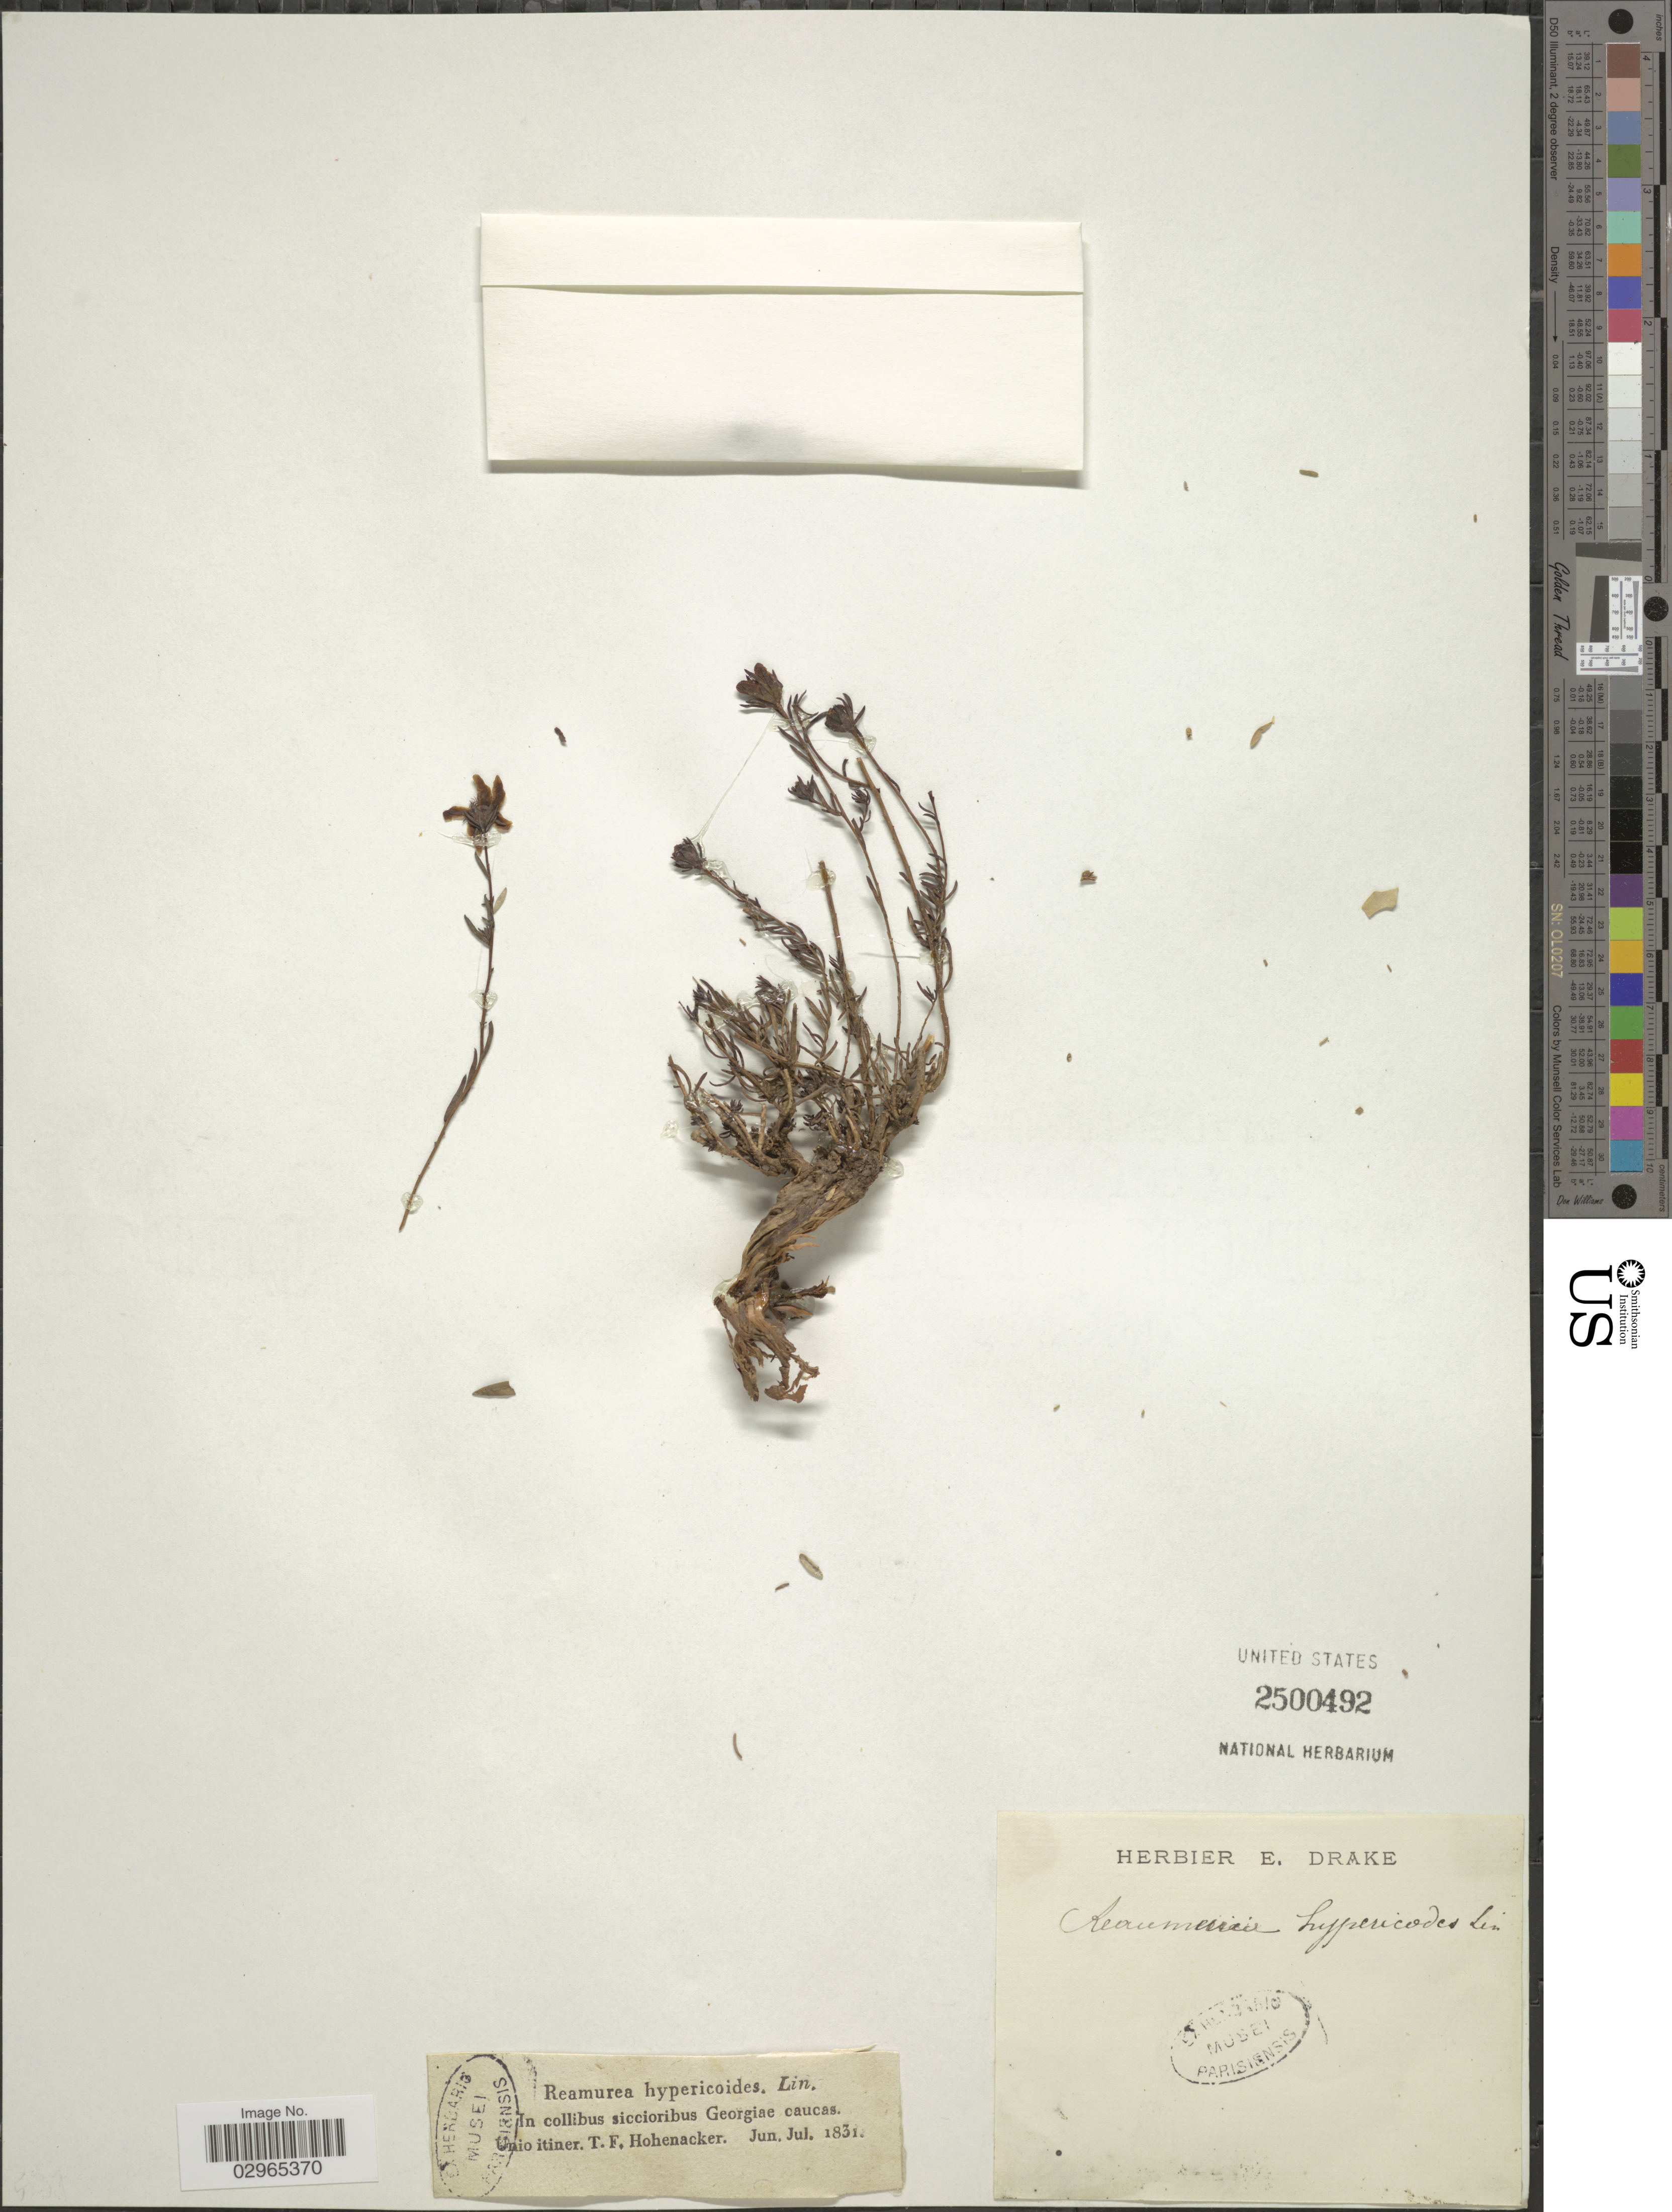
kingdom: Plantae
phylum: Tracheophyta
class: Magnoliopsida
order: Caryophyllales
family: Tamaricaceae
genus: Reaumuria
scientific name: Reaumuria hypericoides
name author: Willd.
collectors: T. Hohenacker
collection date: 1831-06/1831-07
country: Georgia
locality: In collibus siccioribus Georgiae caucas. Unio itiner.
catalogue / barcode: US 2500492